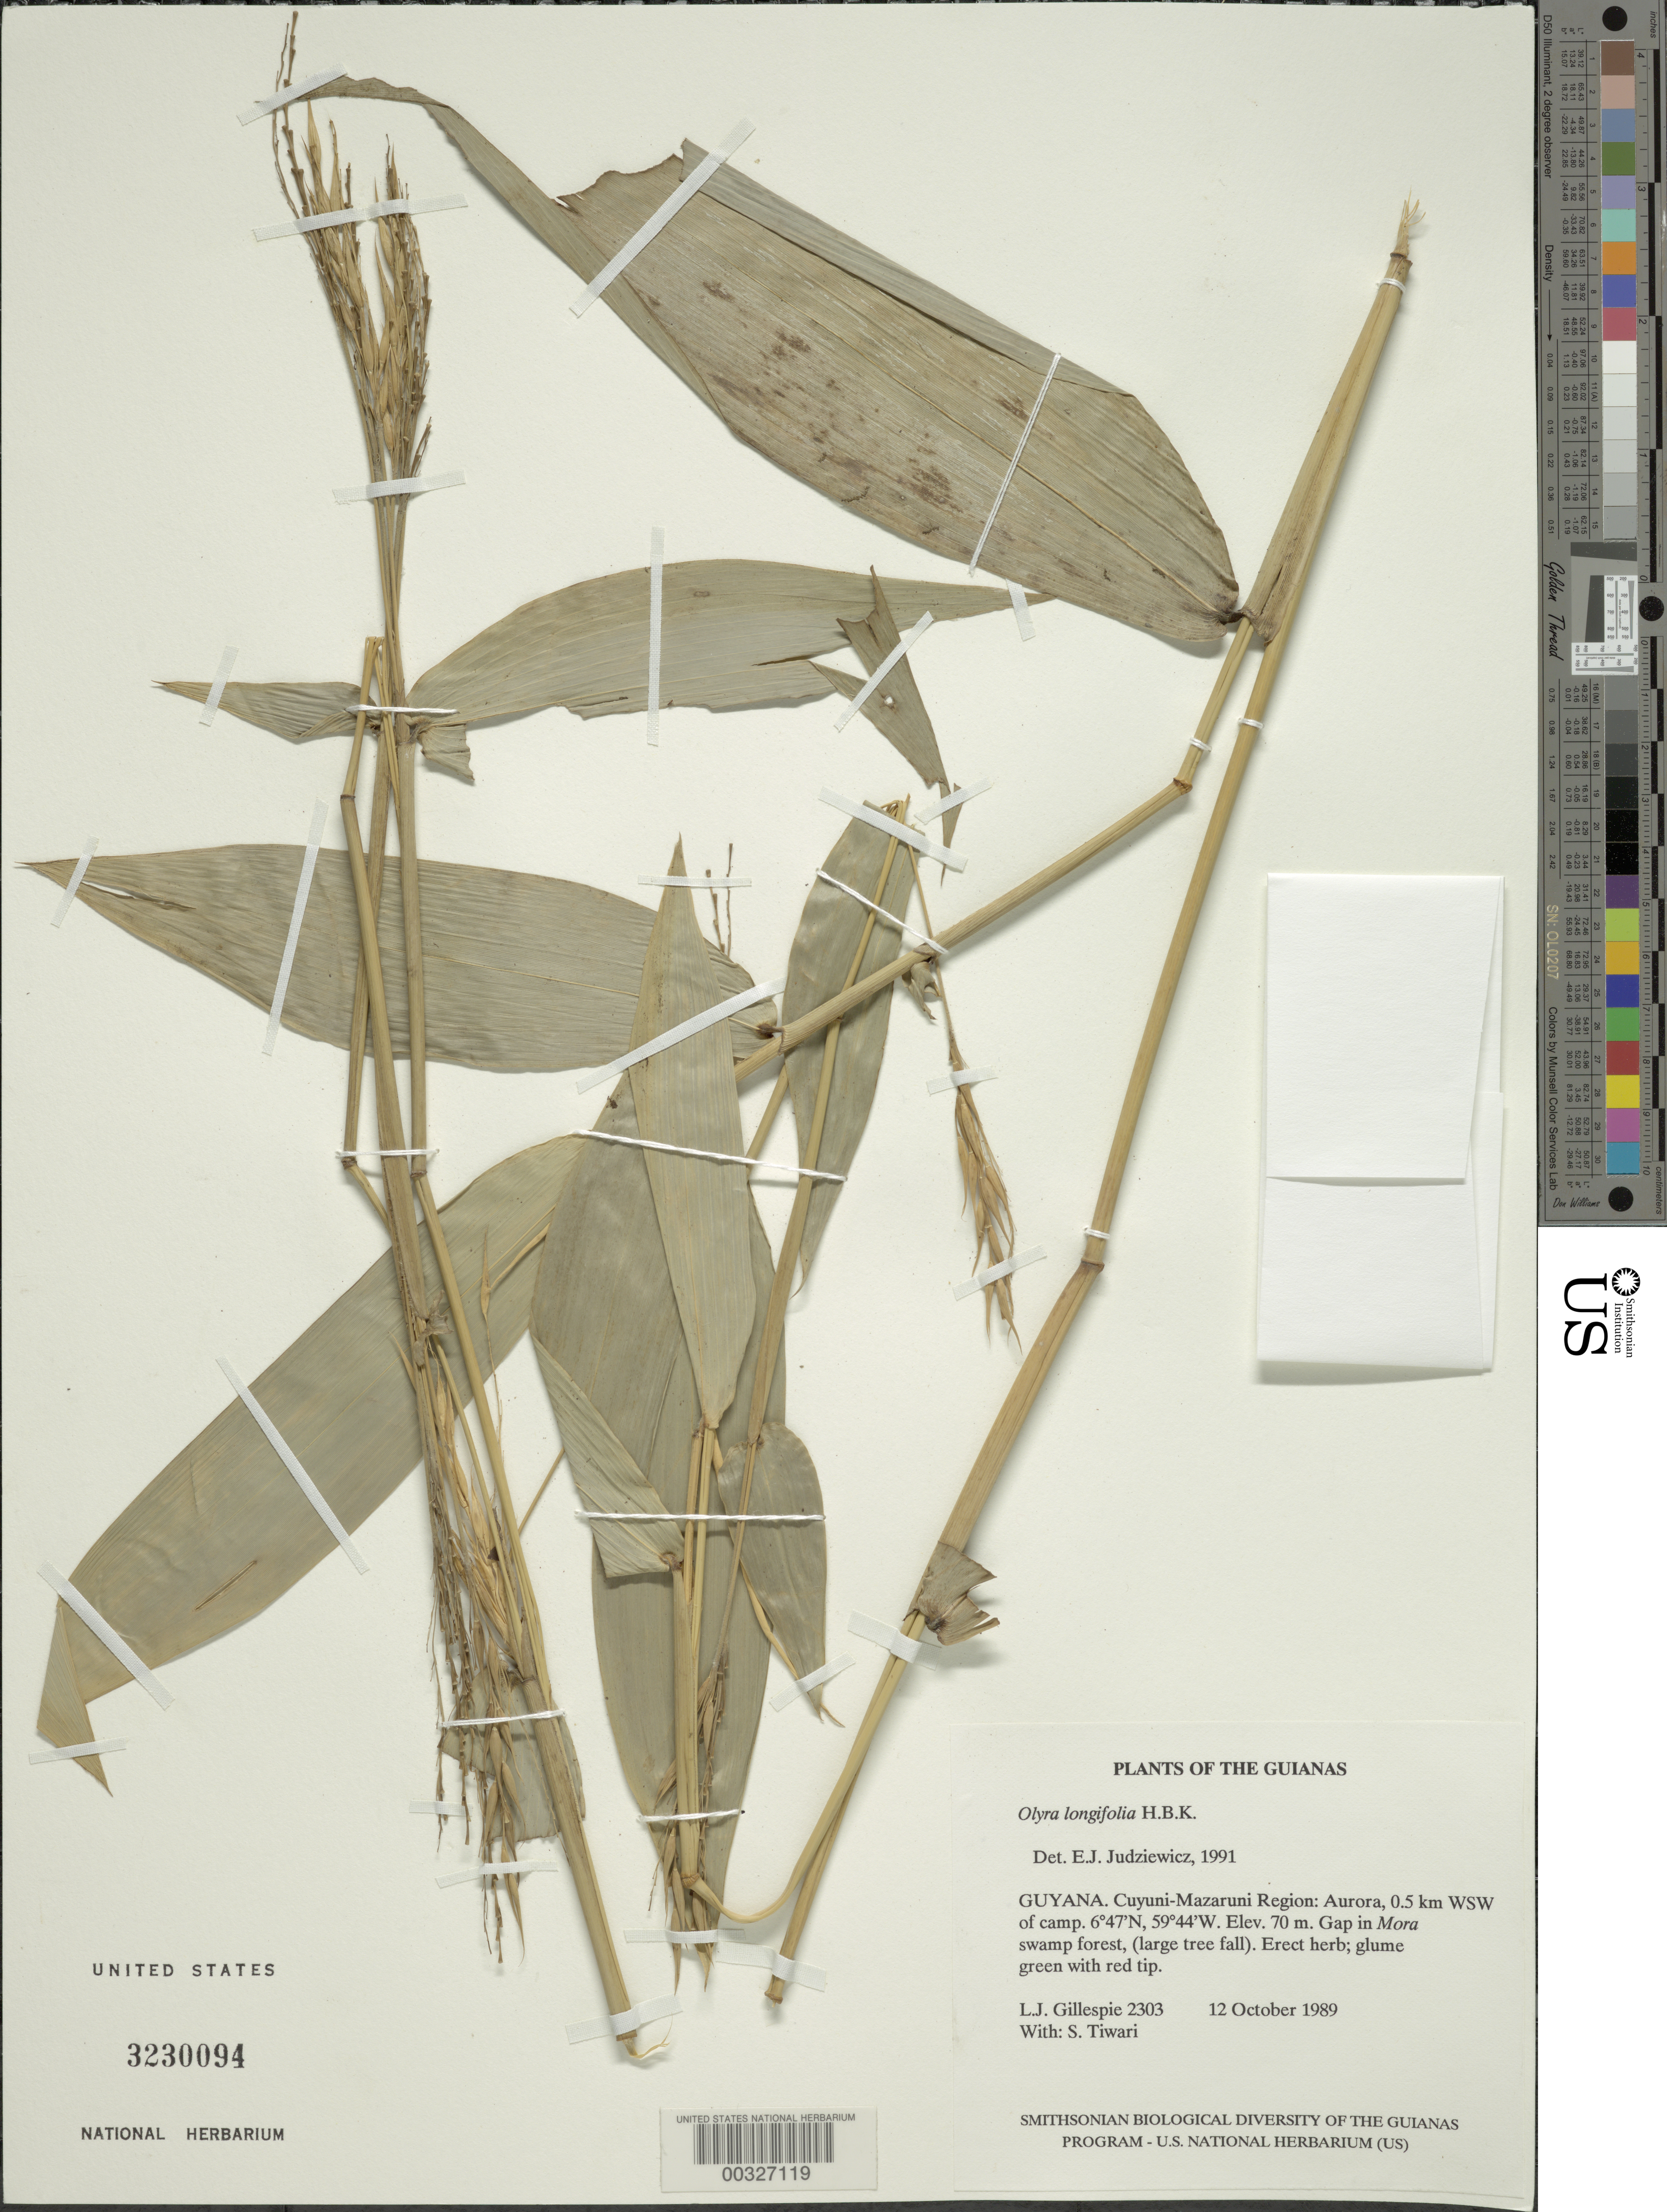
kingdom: Plantae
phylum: Tracheophyta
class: Liliopsida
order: Poales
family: Poaceae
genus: Olyra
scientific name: Olyra longifolia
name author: Kunth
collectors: L. J. Gillespie & S. Tiwari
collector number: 2303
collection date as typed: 12 Oct 1989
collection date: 1989-10-12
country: Guyana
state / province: Cuyuni-mazaruni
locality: Aurora, 0.5 km wsw of camp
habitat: Gap in mora swamp forest (large tree fall)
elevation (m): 70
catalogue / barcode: US 3230094